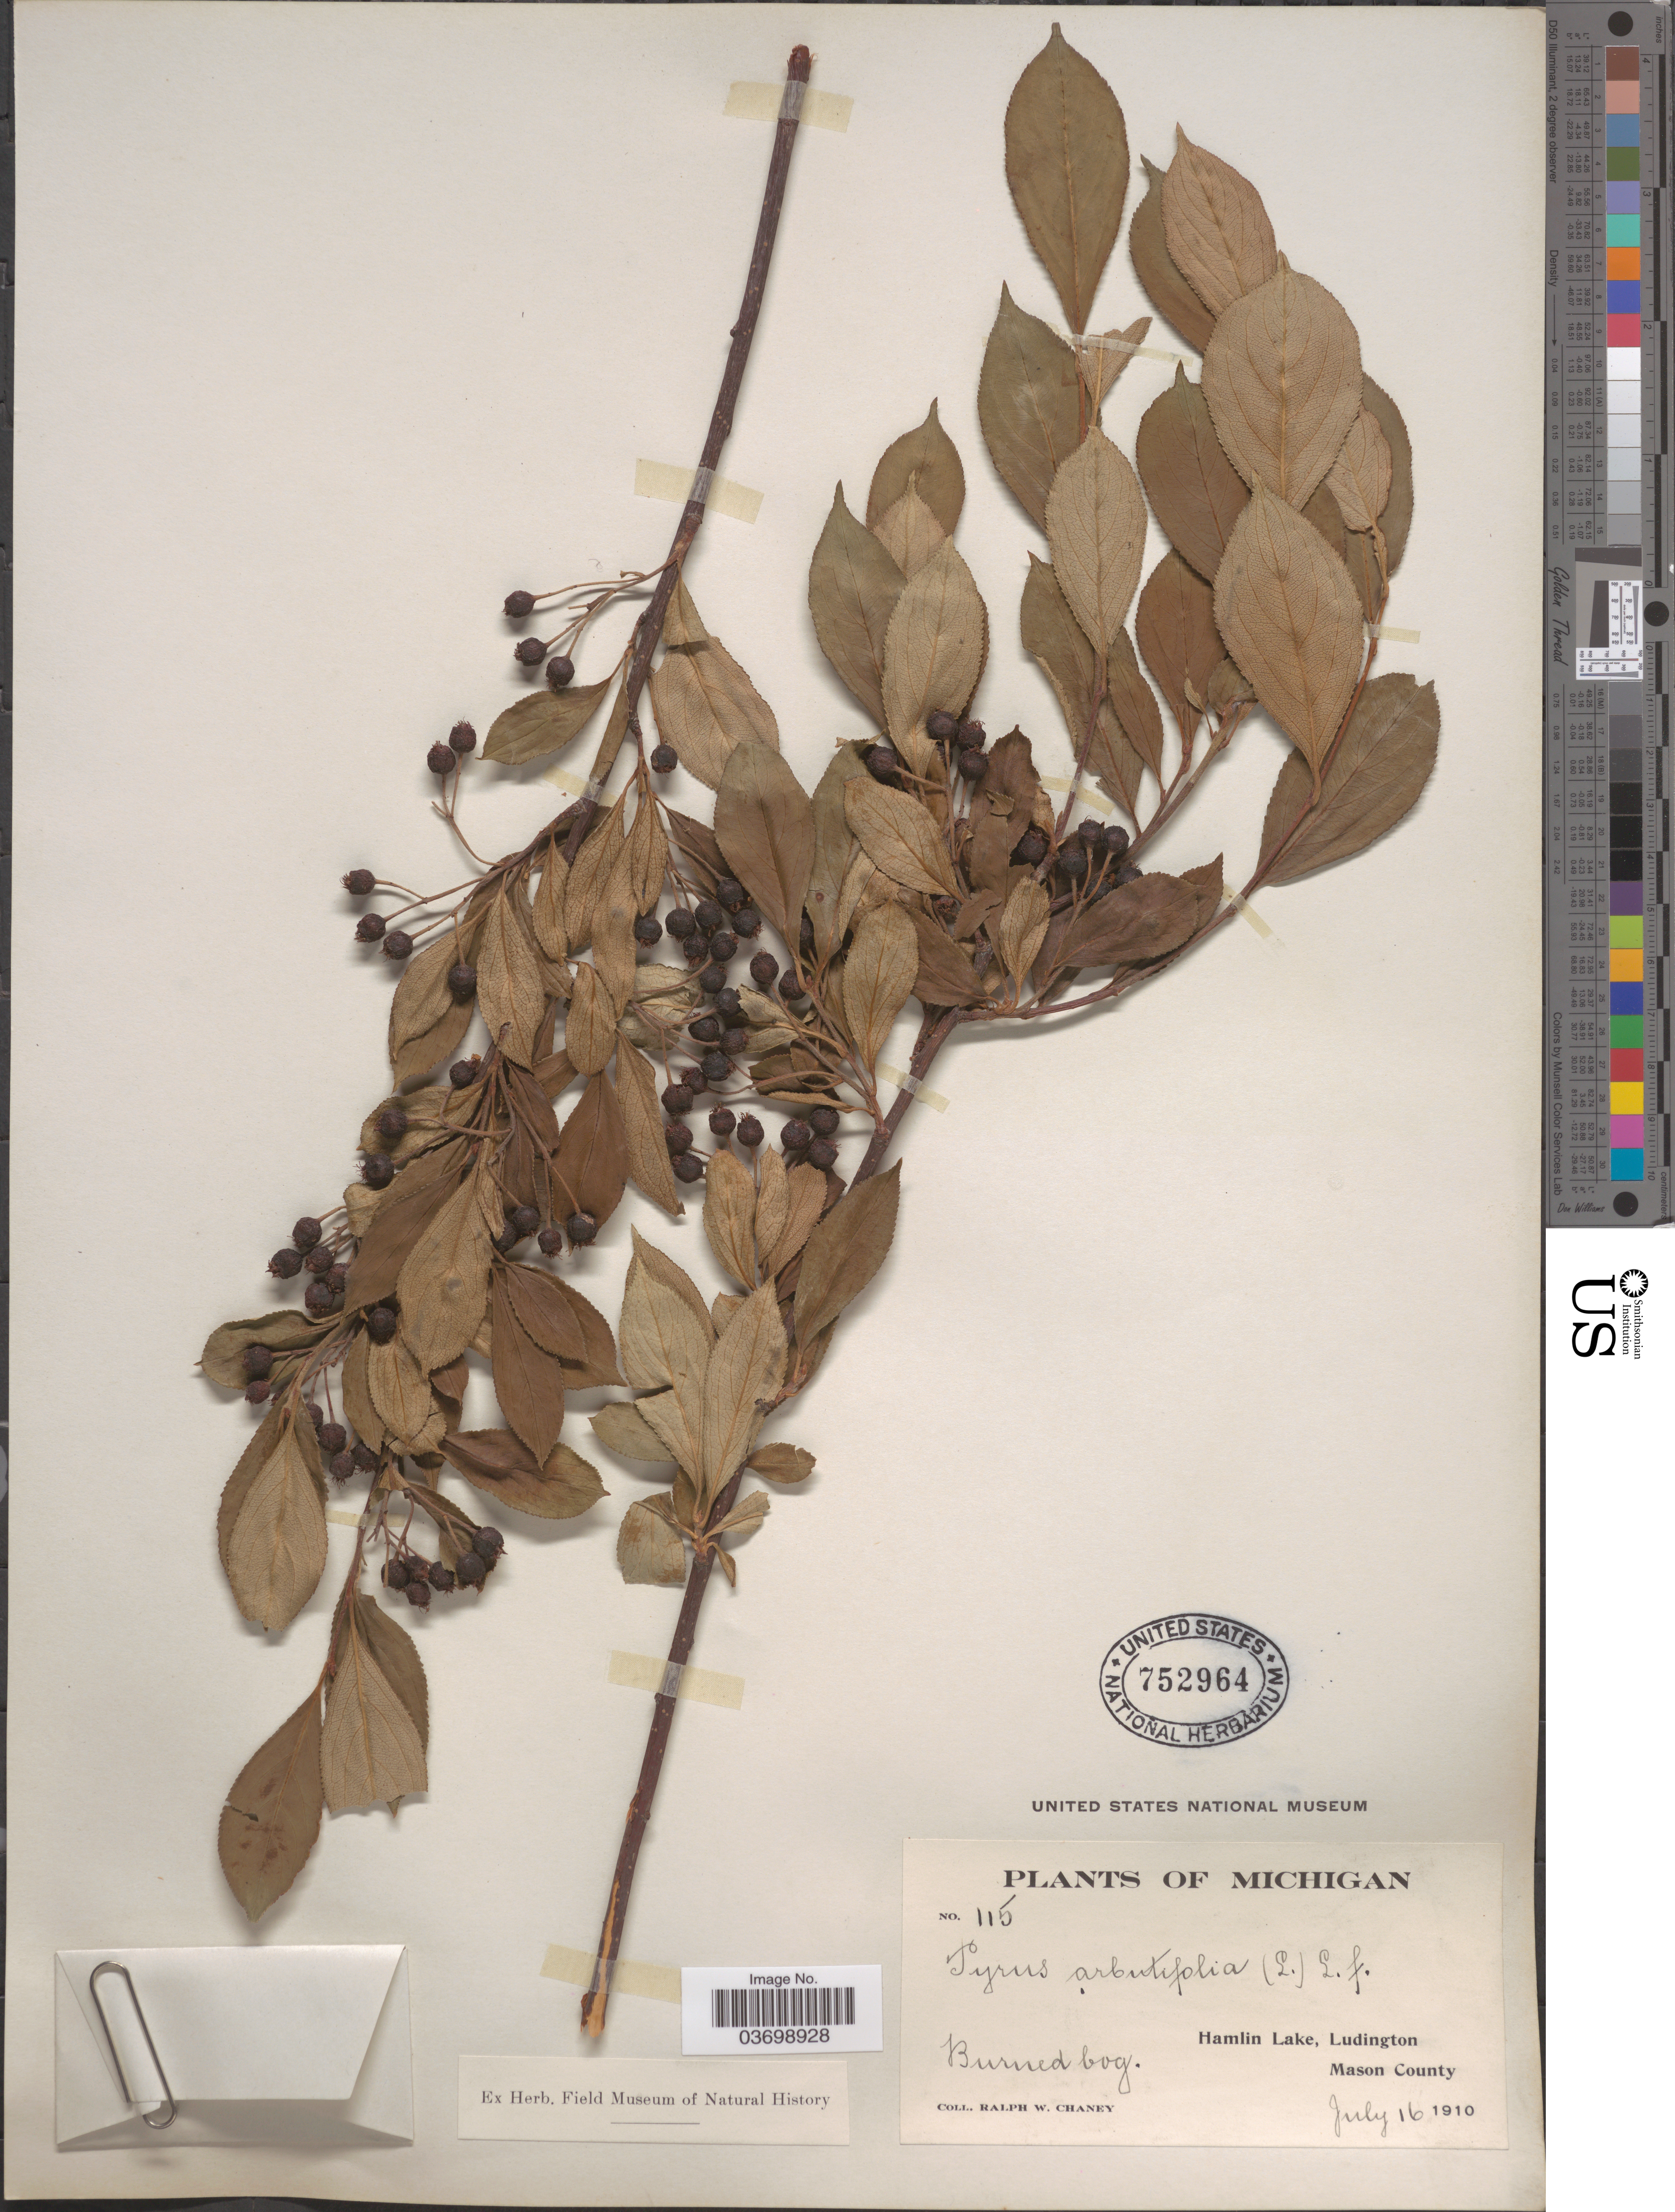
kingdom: Plantae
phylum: Tracheophyta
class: Magnoliopsida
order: Rosales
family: Rosaceae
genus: Aronia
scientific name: Aronia arbutifolia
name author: (L.) Pers.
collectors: R. Chaney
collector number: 115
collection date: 1910-07-16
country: United States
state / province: Michigan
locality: Hamlin Lake, Ludington, Mason County.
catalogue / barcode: US 752964